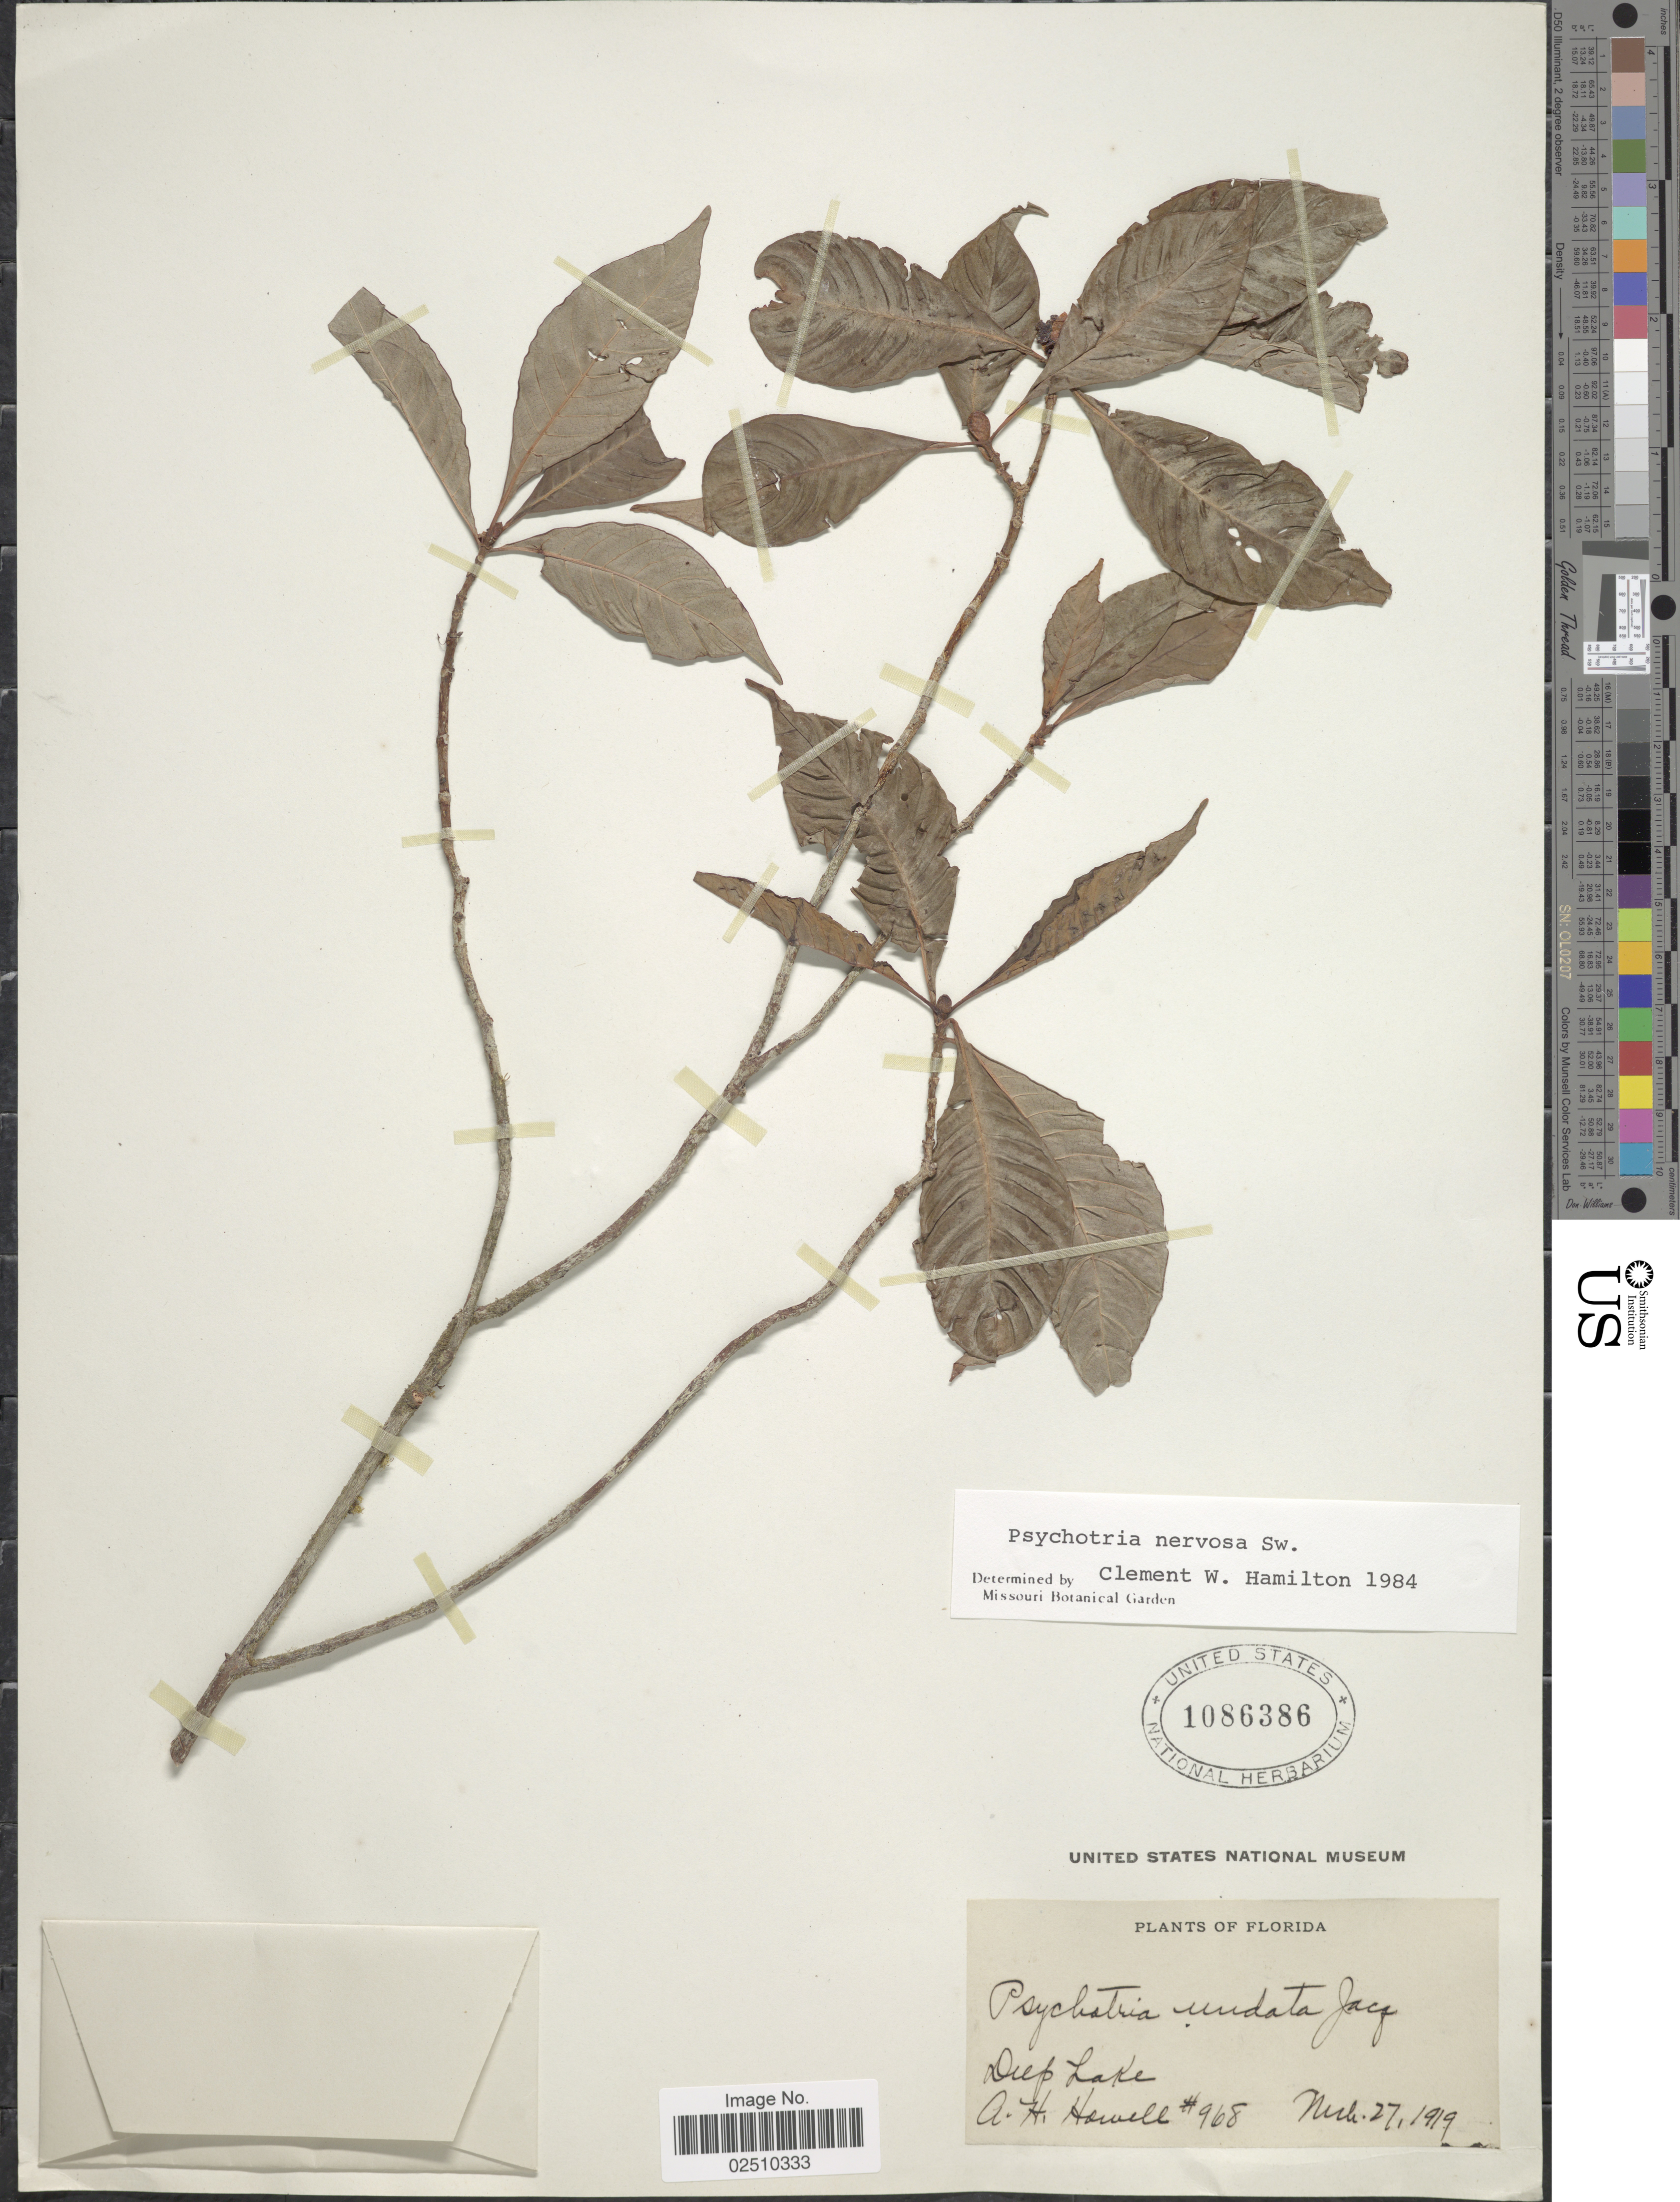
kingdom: Plantae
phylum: Tracheophyta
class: Magnoliopsida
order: Gentianales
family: Rubiaceae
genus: Psychotria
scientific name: Psychotria nervosa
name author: Sw.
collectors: A. Howell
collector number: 968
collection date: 1919-03-27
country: United States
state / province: Florida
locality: Deep Lake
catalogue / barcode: US 1086386